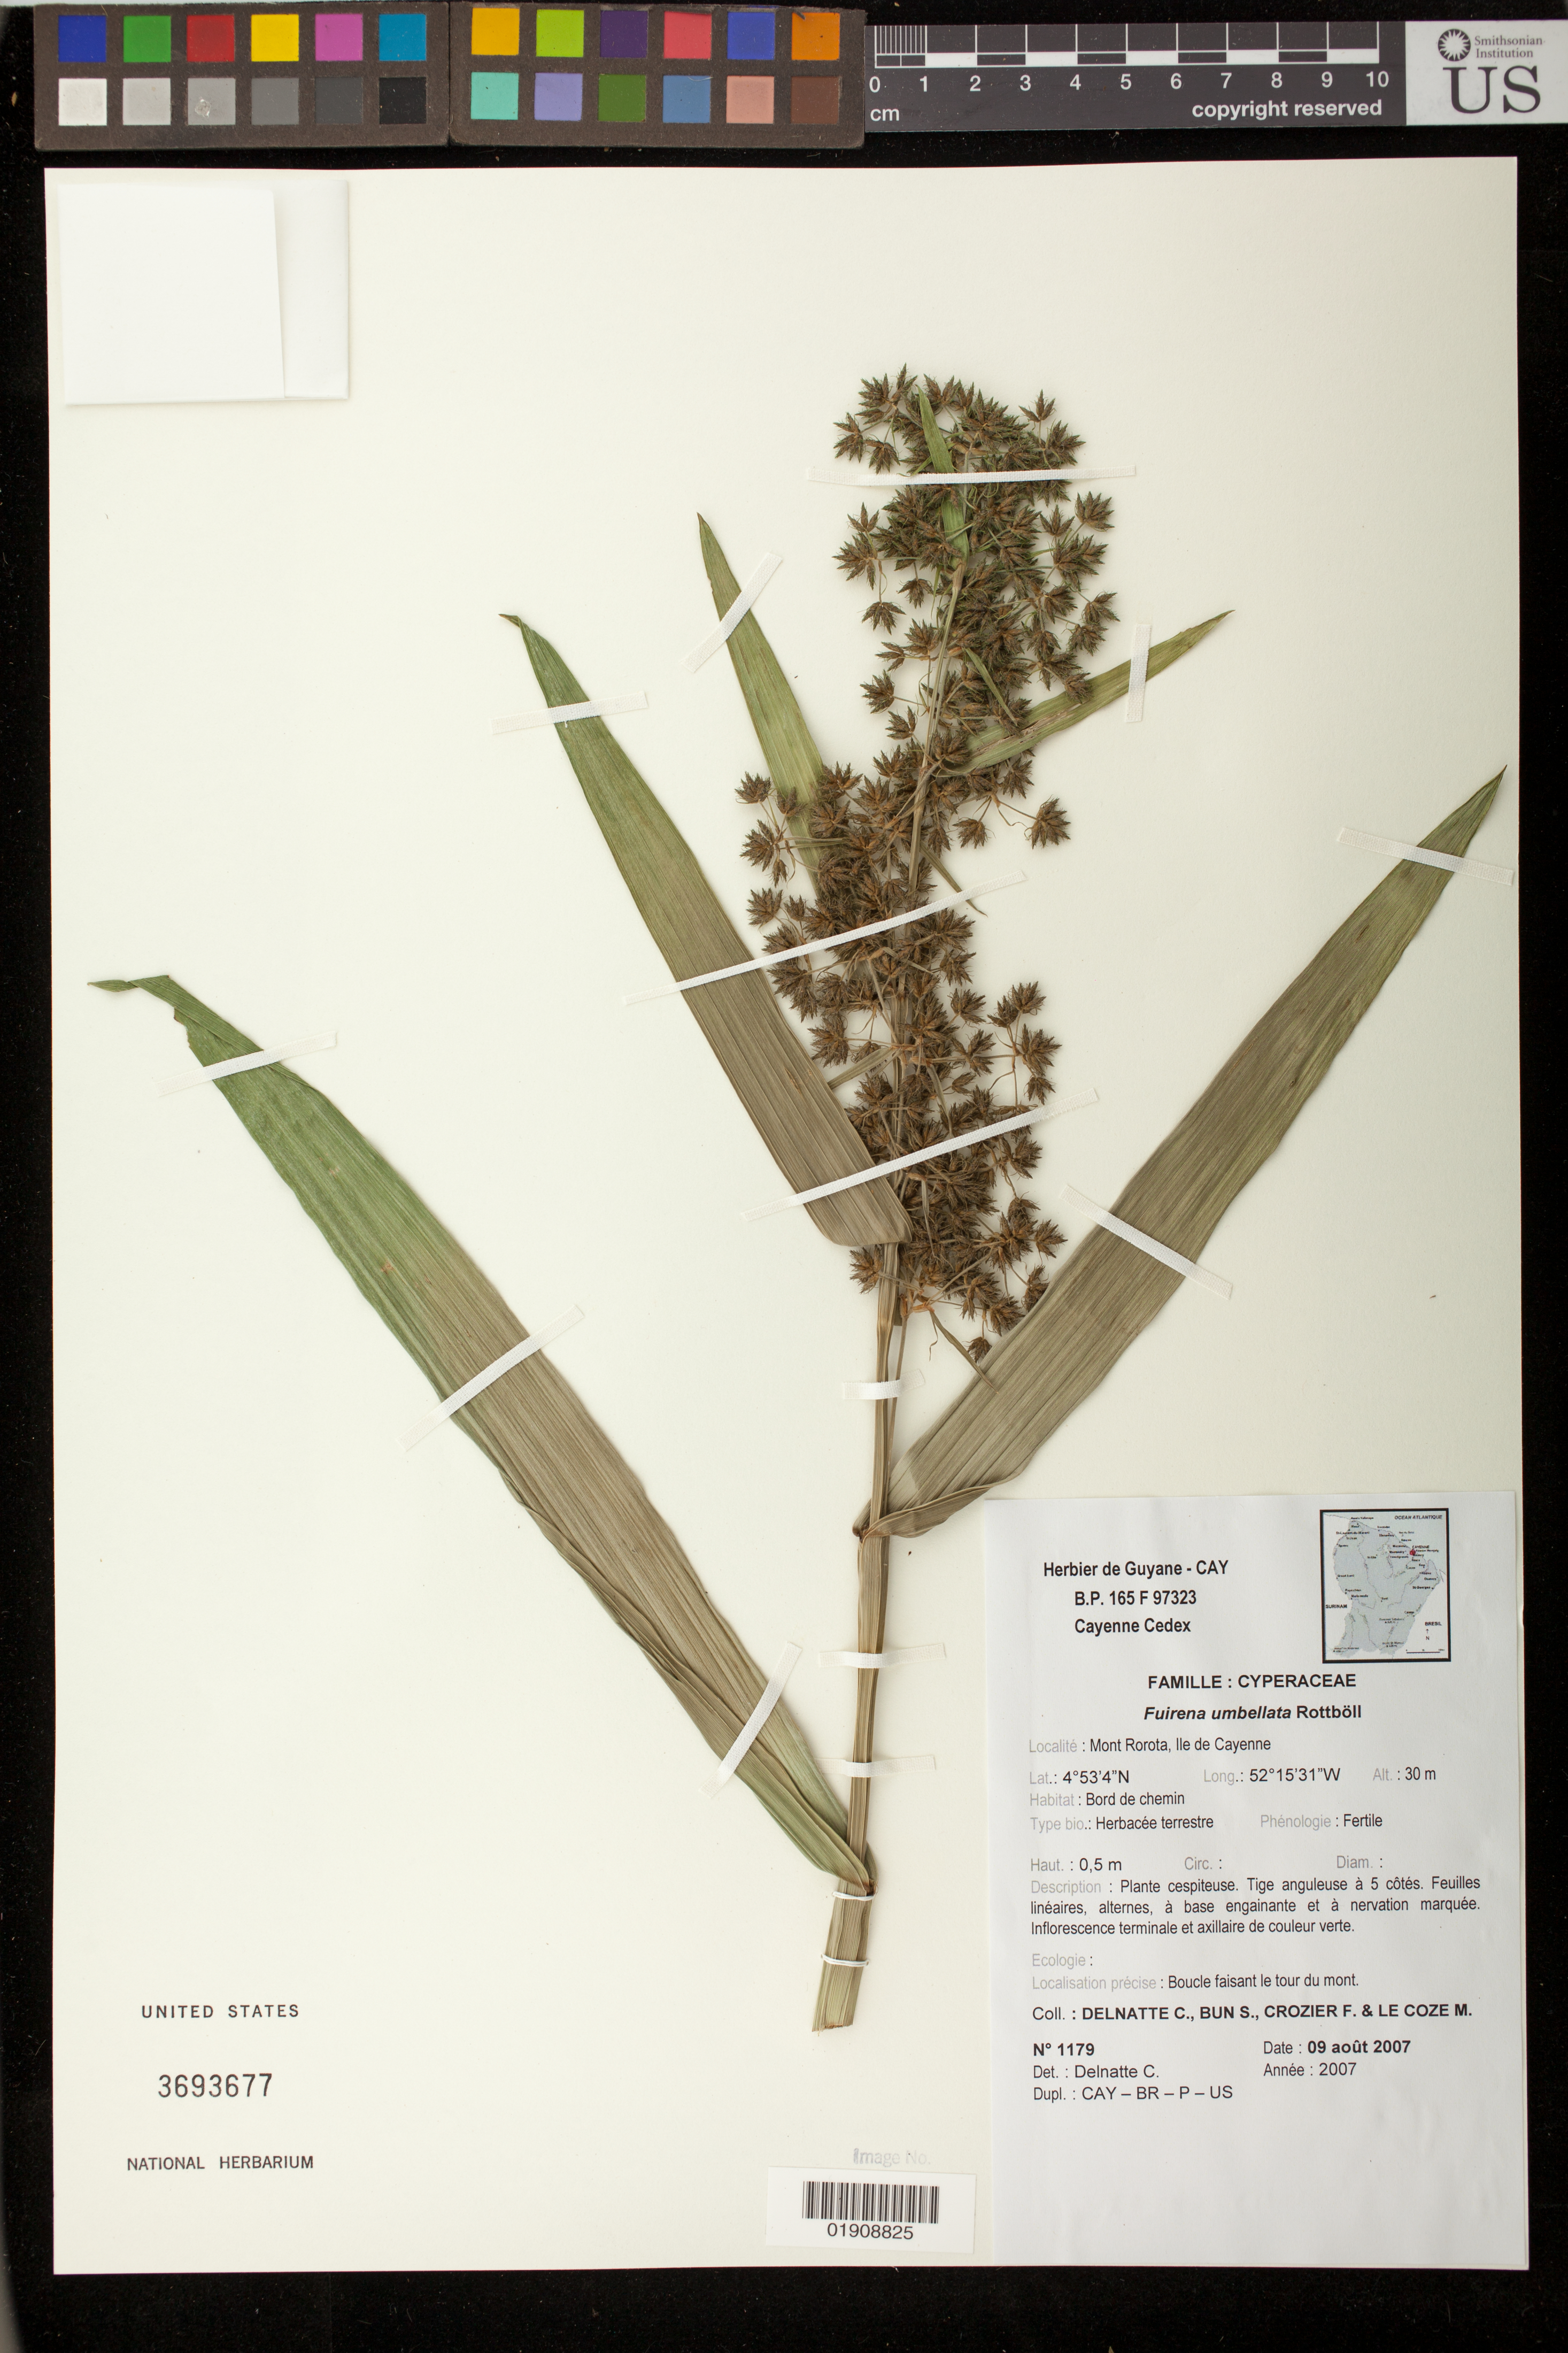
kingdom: Plantae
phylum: Tracheophyta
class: Liliopsida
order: Poales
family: Cyperaceae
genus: Fuirena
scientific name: Fuirena umbellata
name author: Rottb.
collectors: C. Delnatte, S. Bun, F. Crozier & M. Le Coze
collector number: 1179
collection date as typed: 9-Aug-07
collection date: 2007-08-09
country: French Guiana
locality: Mont Rorota, Ile de Cayenne.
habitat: Bord de chemin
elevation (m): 30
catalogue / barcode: US 3693677